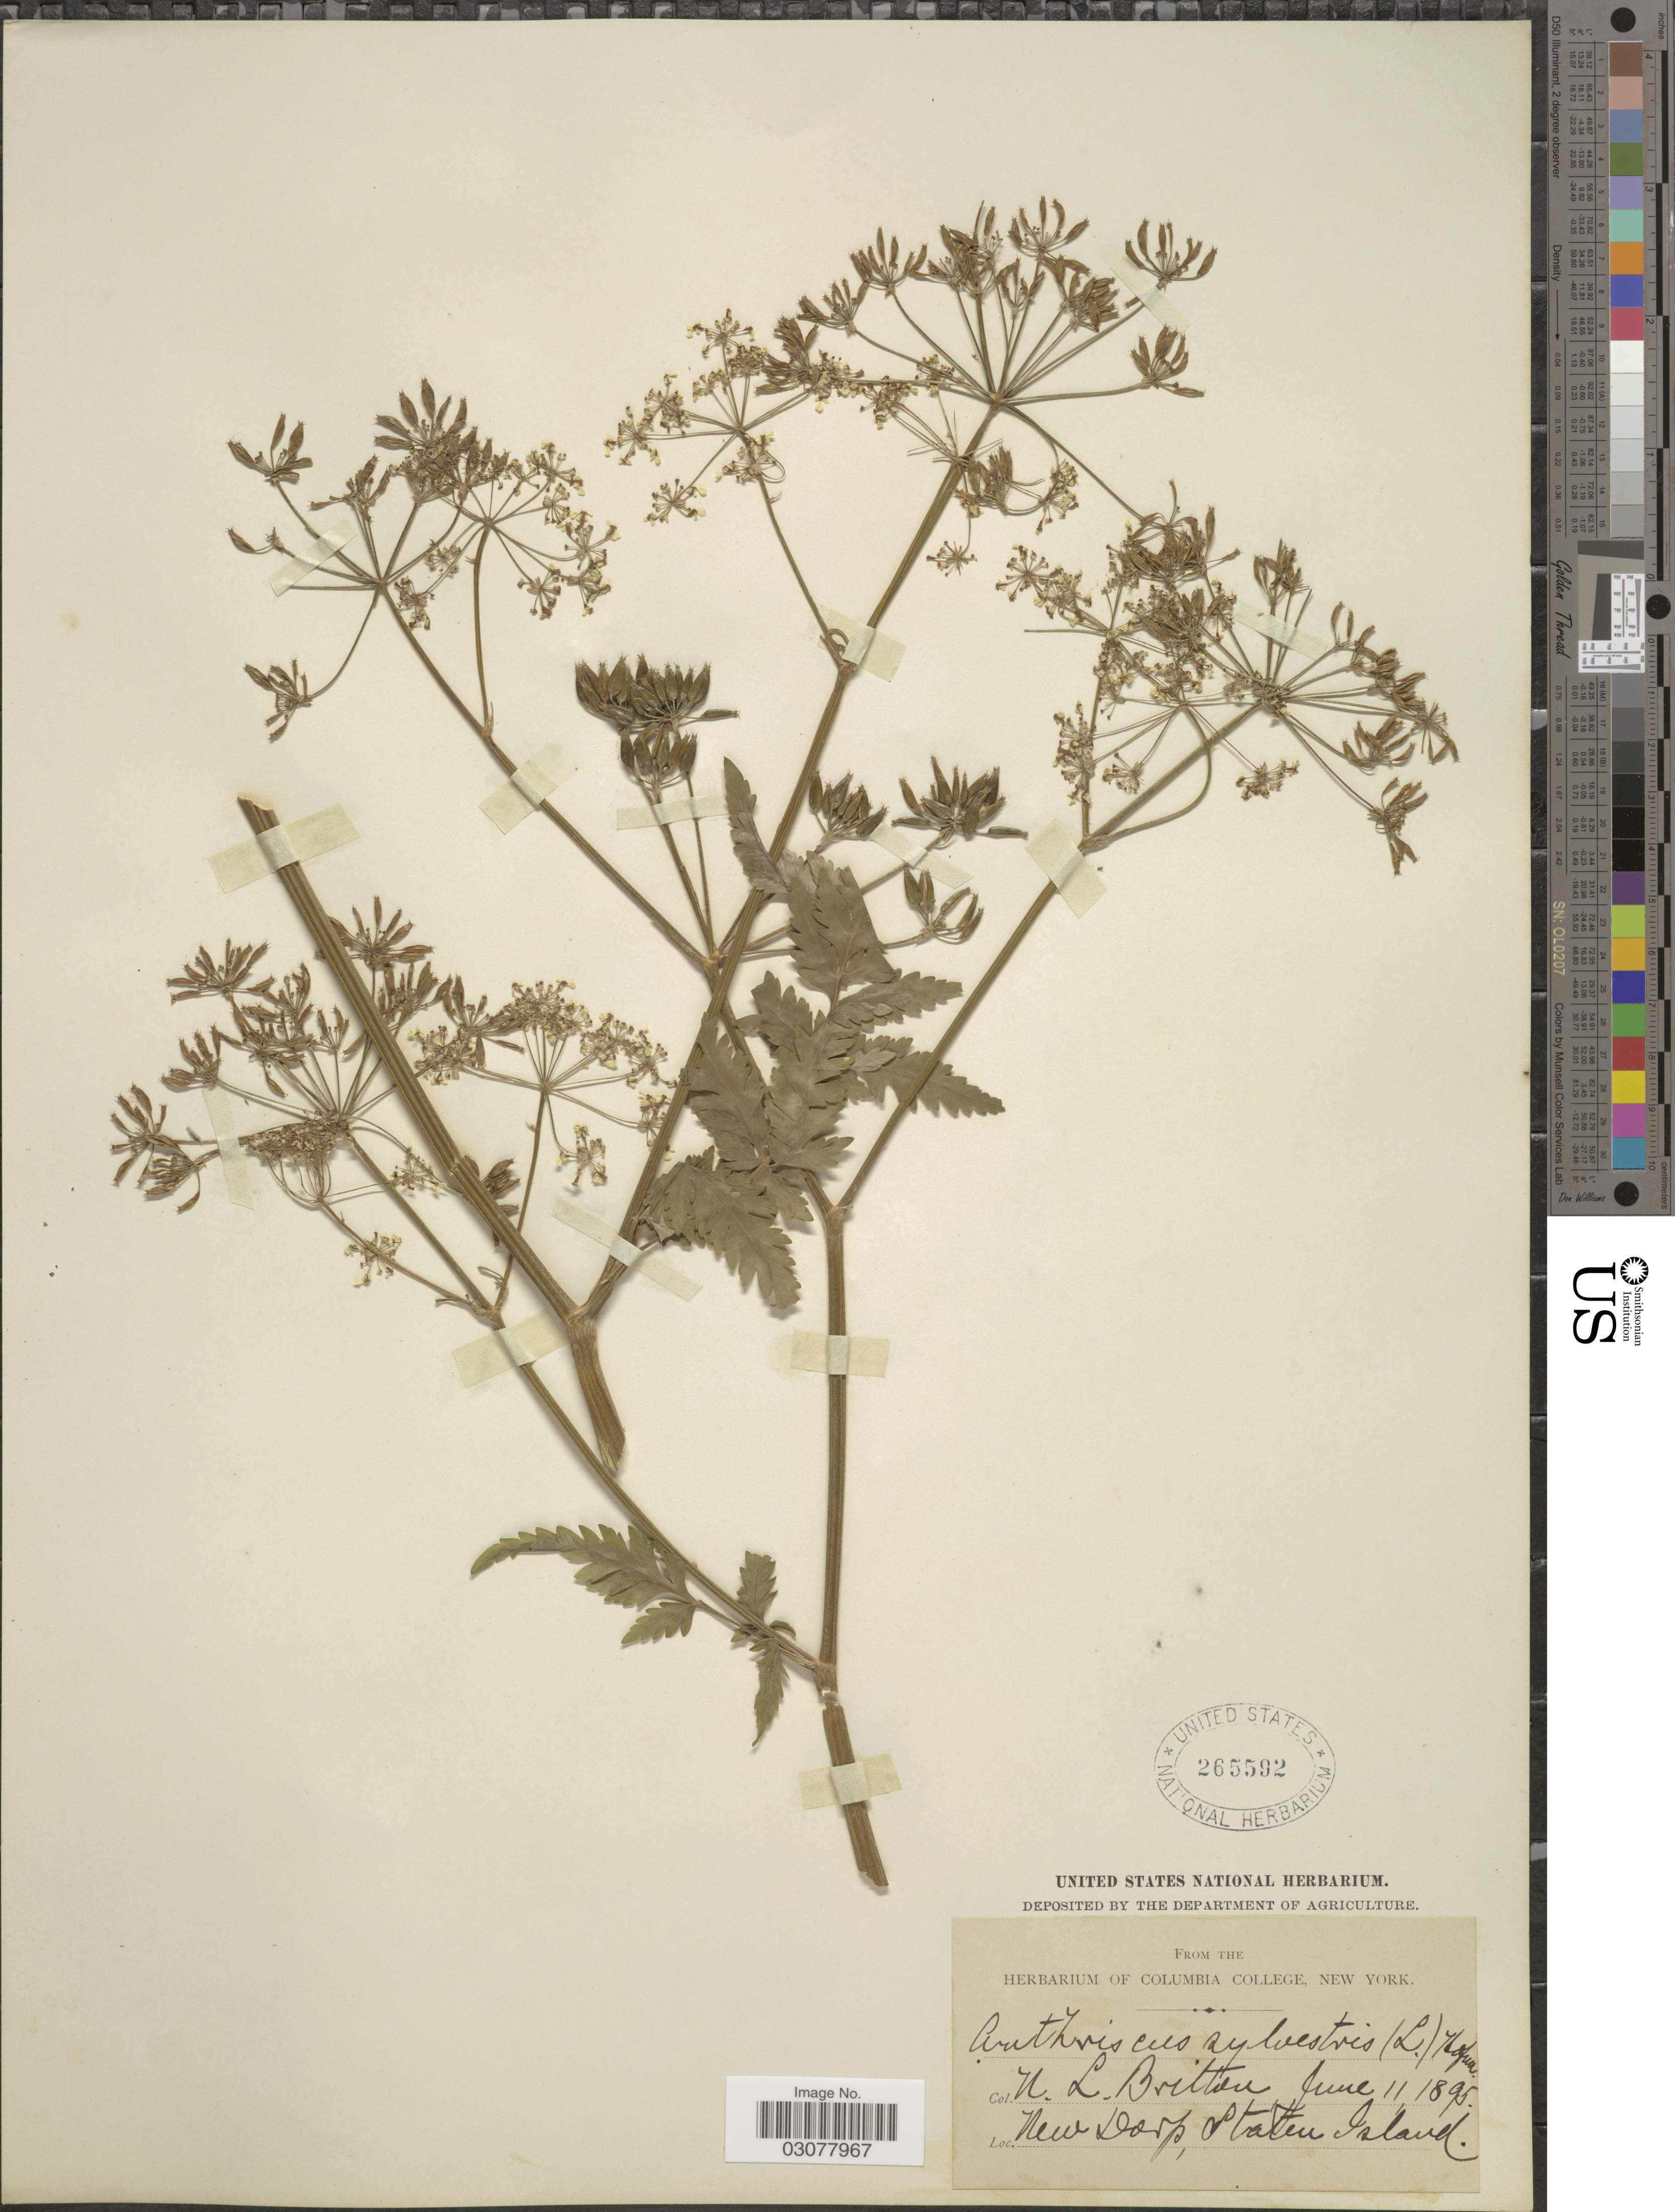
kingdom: Plantae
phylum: Tracheophyta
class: Magnoliopsida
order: Apiales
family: Apiaceae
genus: Anthriscus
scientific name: Anthriscus sylvestris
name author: (L.) Hoffm.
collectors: N. Britton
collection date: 1895-06-11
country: United States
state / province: New York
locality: New Dorp, Staten Island.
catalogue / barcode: US 265592